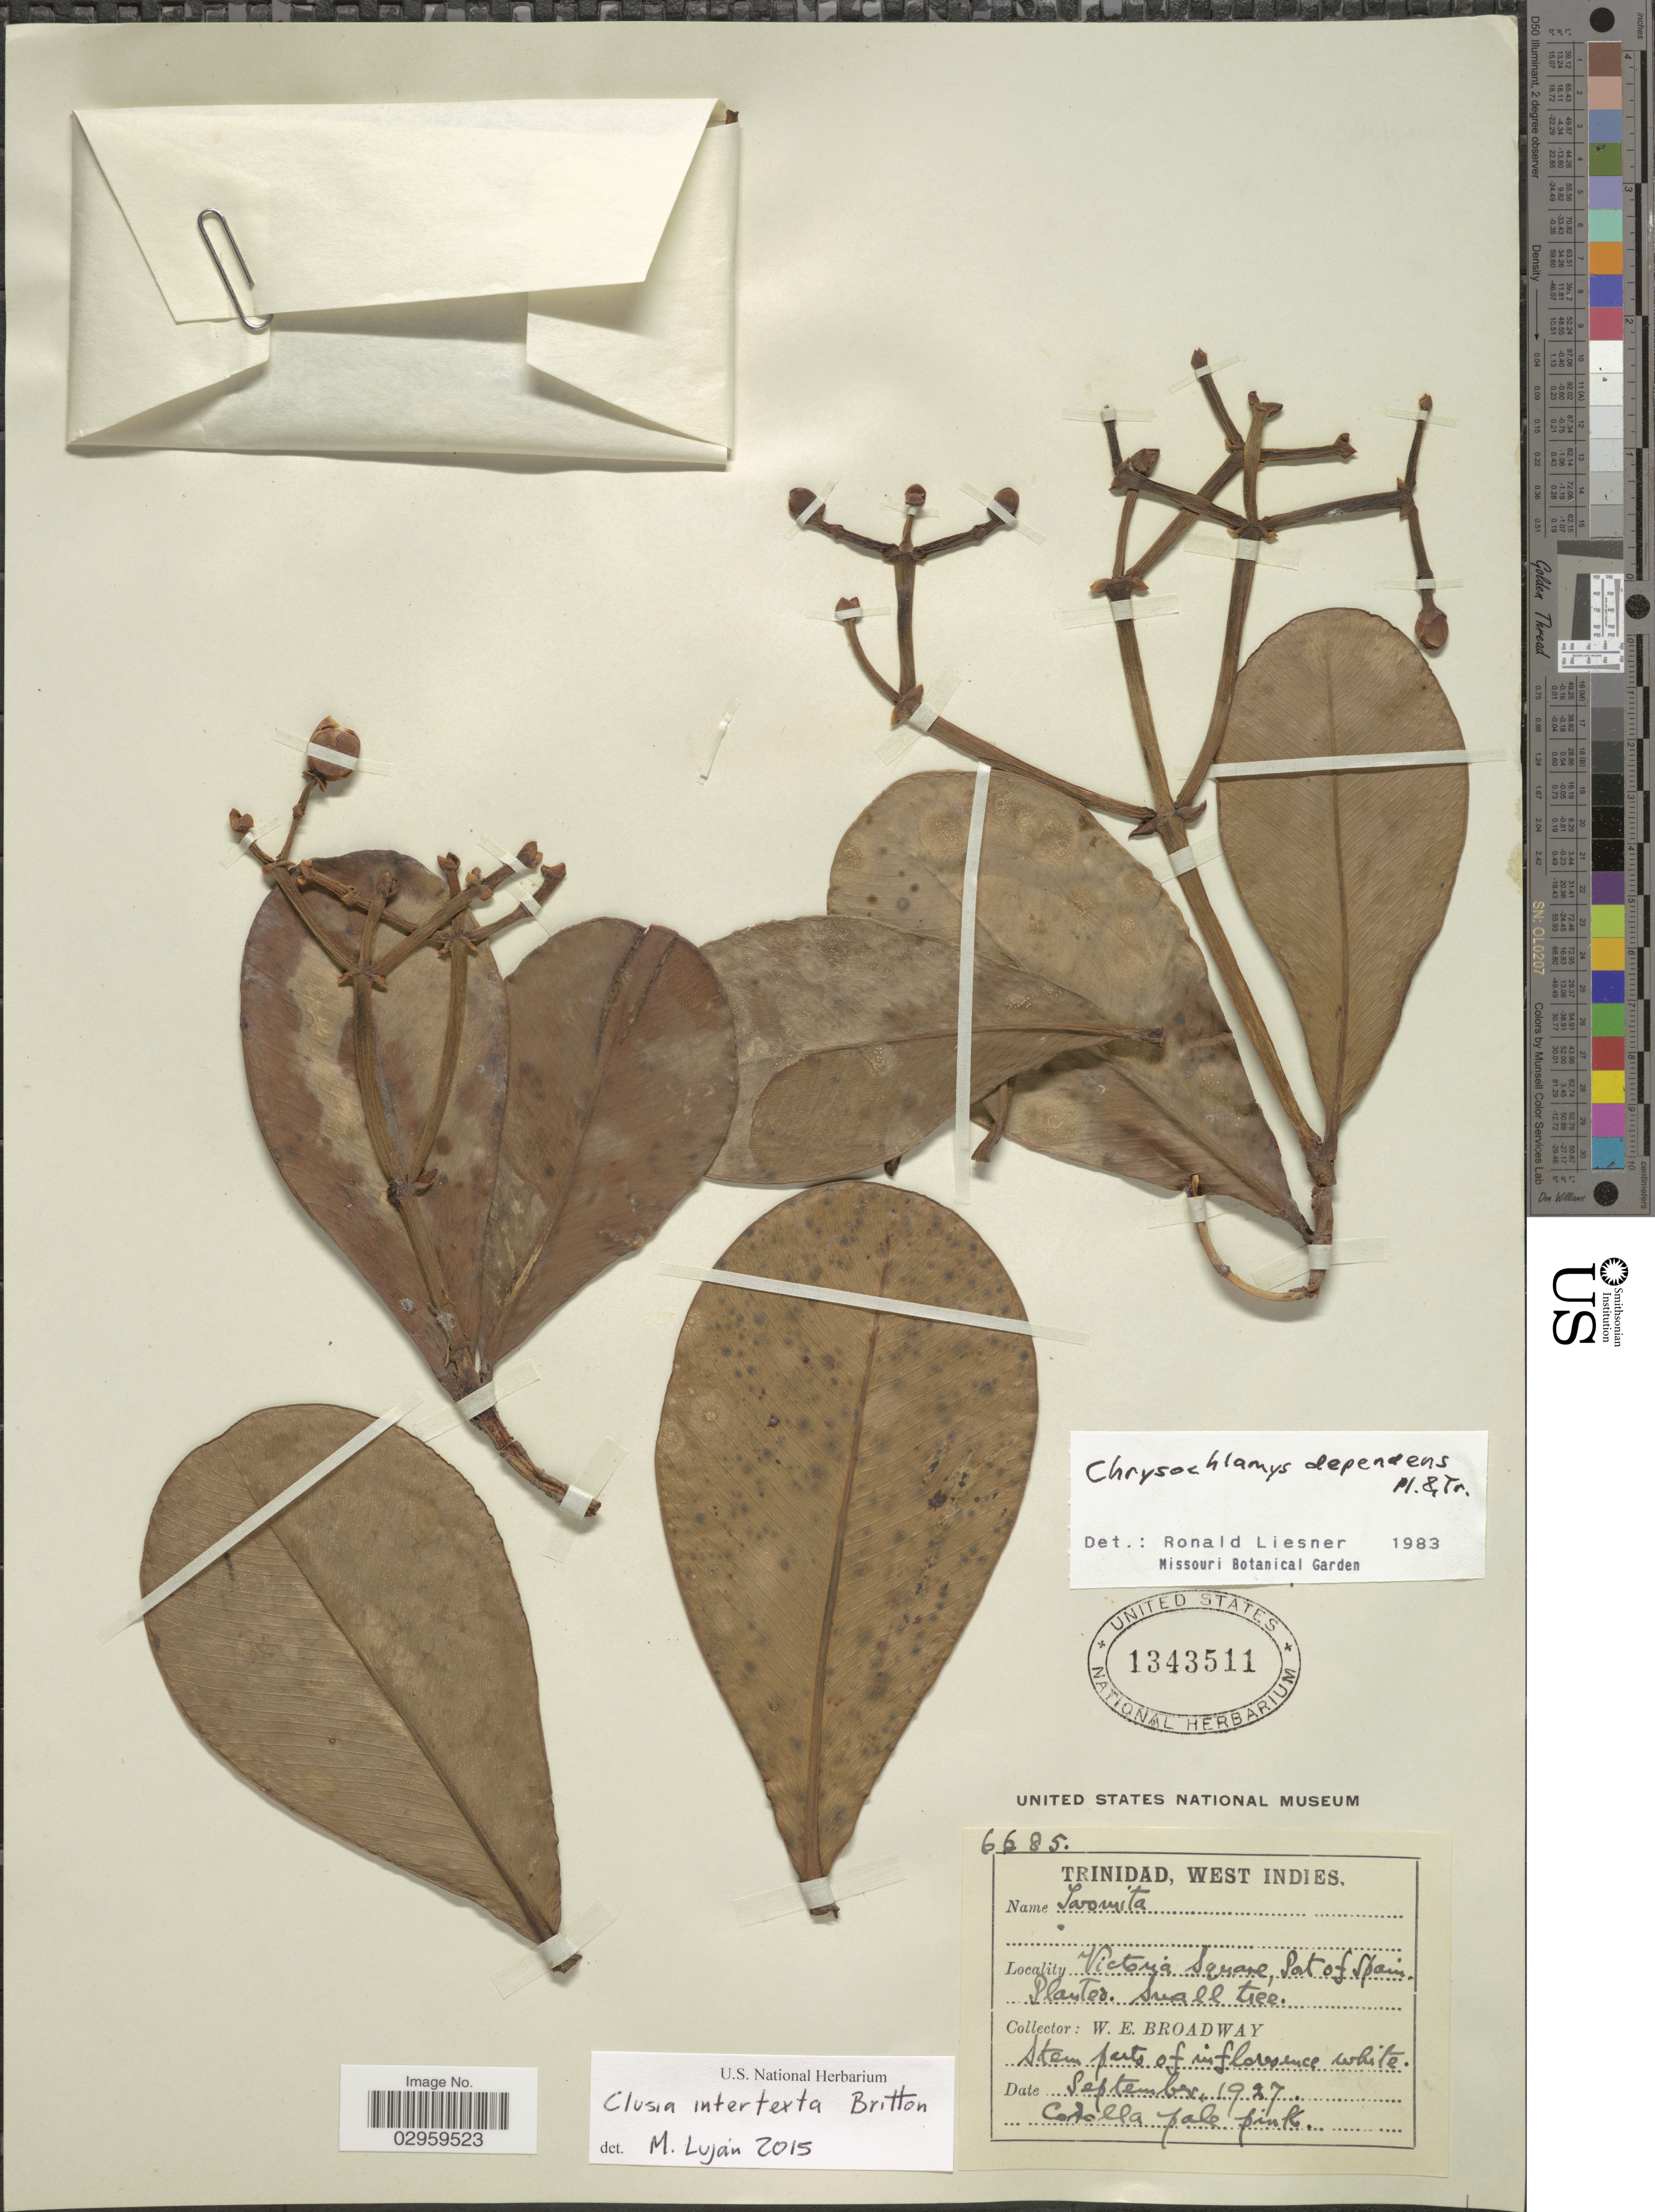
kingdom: Plantae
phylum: Tracheophyta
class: Magnoliopsida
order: Malpighiales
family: Clusiaceae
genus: Clusia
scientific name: Clusia intertexta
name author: Britton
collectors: W. E. Broadway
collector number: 6685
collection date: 1927-09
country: Trinidad and Tobago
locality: Victoria Square, Port of Spain.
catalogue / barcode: US 1343511